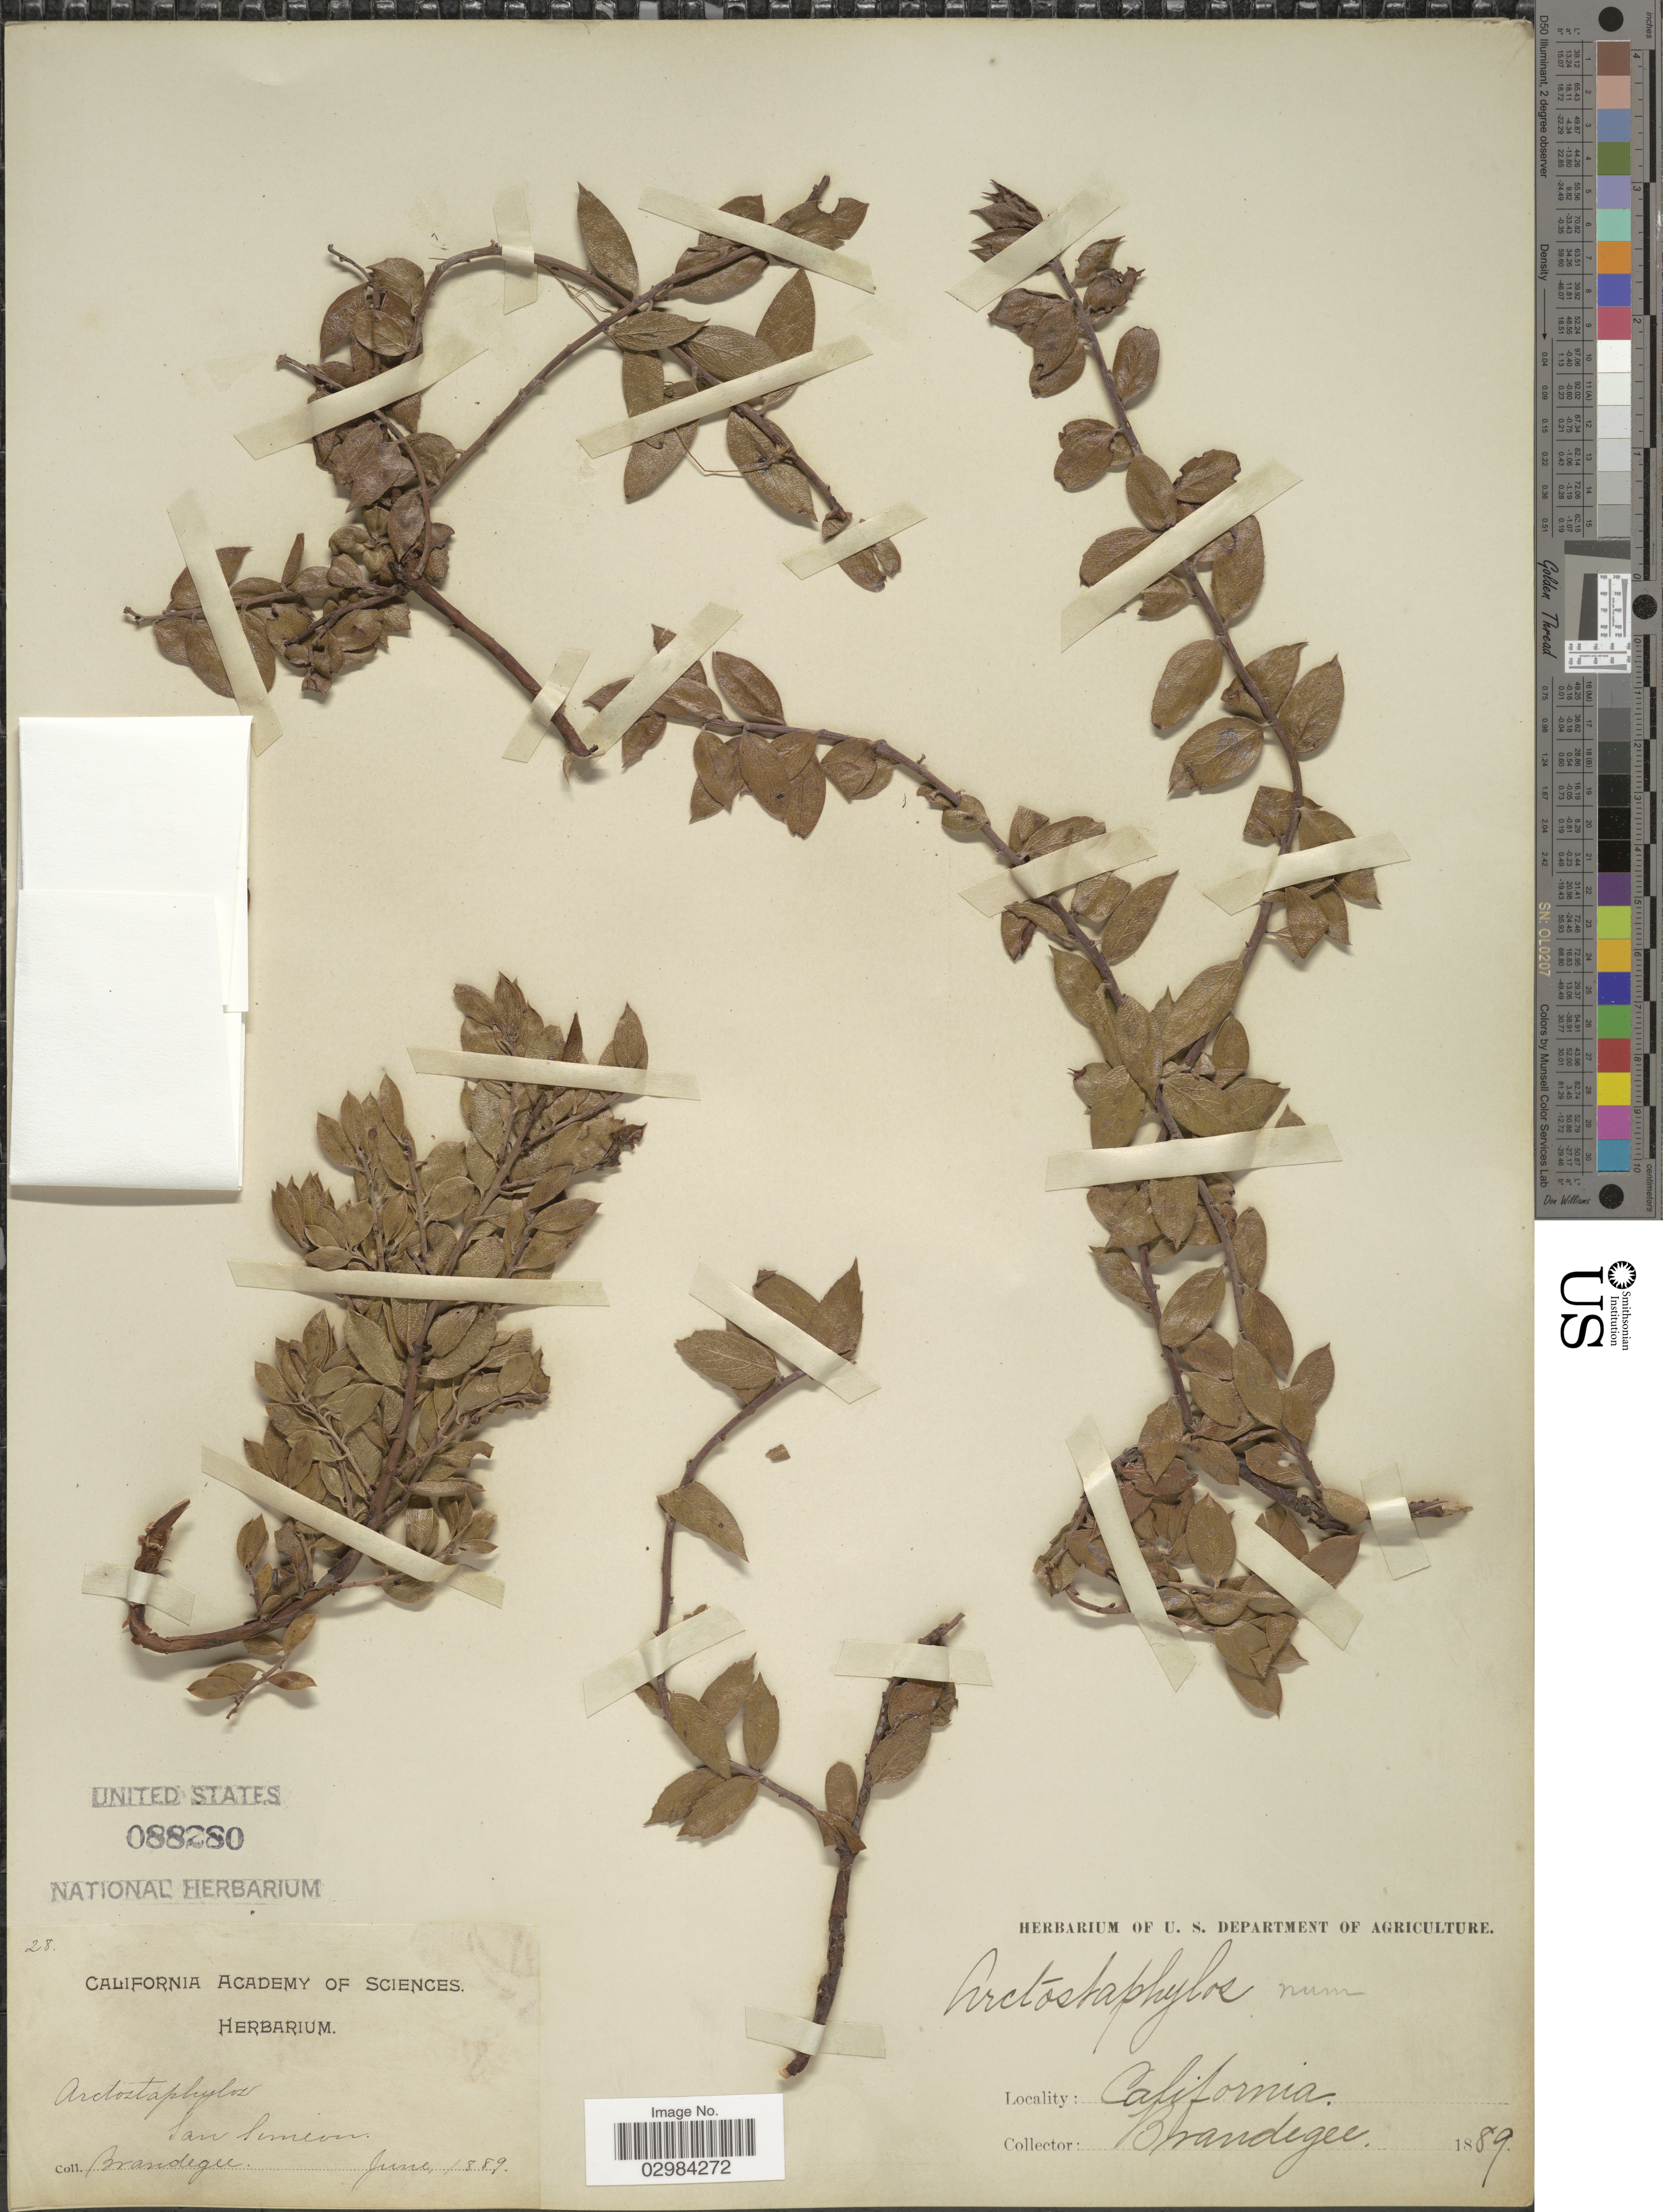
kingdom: Plantae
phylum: Tracheophyta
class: Magnoliopsida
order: Ericales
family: Ericaceae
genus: Arctostaphylos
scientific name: Arctostaphylos nummularia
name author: A. Gray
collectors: -- Brandegee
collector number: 28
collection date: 1889-06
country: United States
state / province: California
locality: San Simeon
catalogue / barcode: US 88280